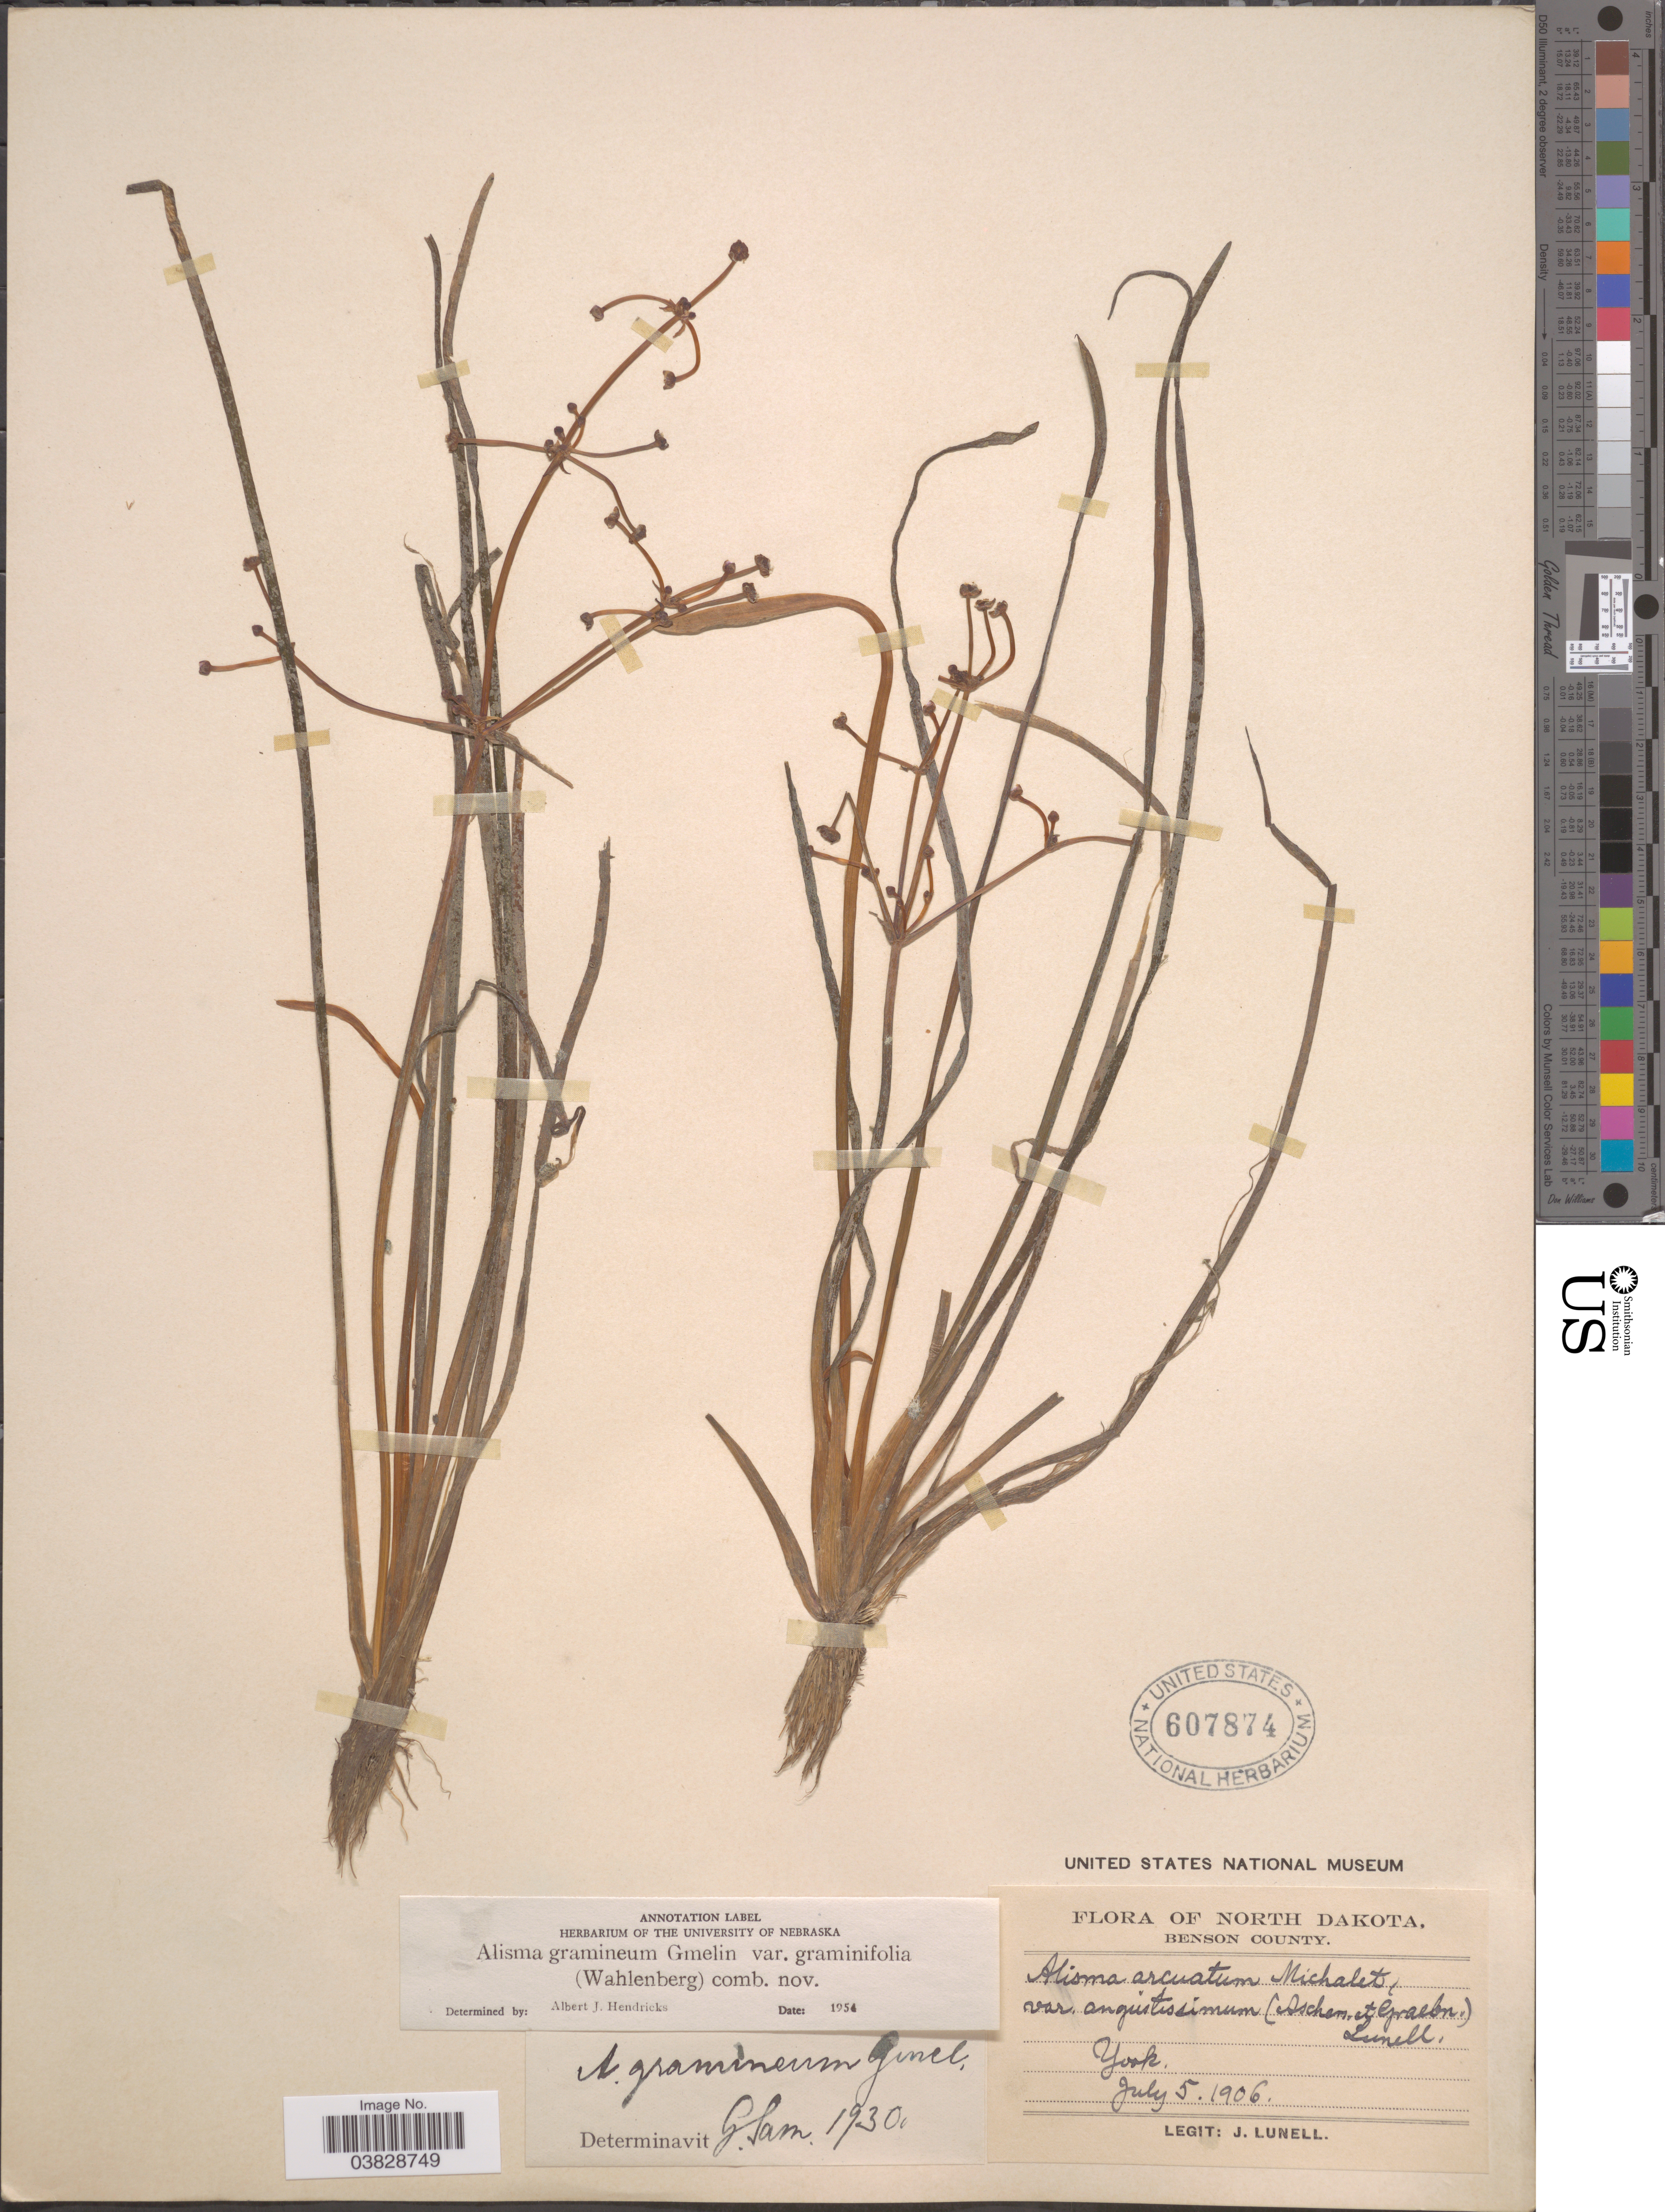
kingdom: Plantae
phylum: Tracheophyta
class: Liliopsida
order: Alismatales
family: Alismataceae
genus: Alisma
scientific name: Alisma gramineum var. graminifolia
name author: (Wahlenb.) A.J.Hendricks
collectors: J. Lunell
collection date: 1906-07-05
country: United States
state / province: North Dakota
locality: Benson County. York.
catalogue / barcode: US 607874